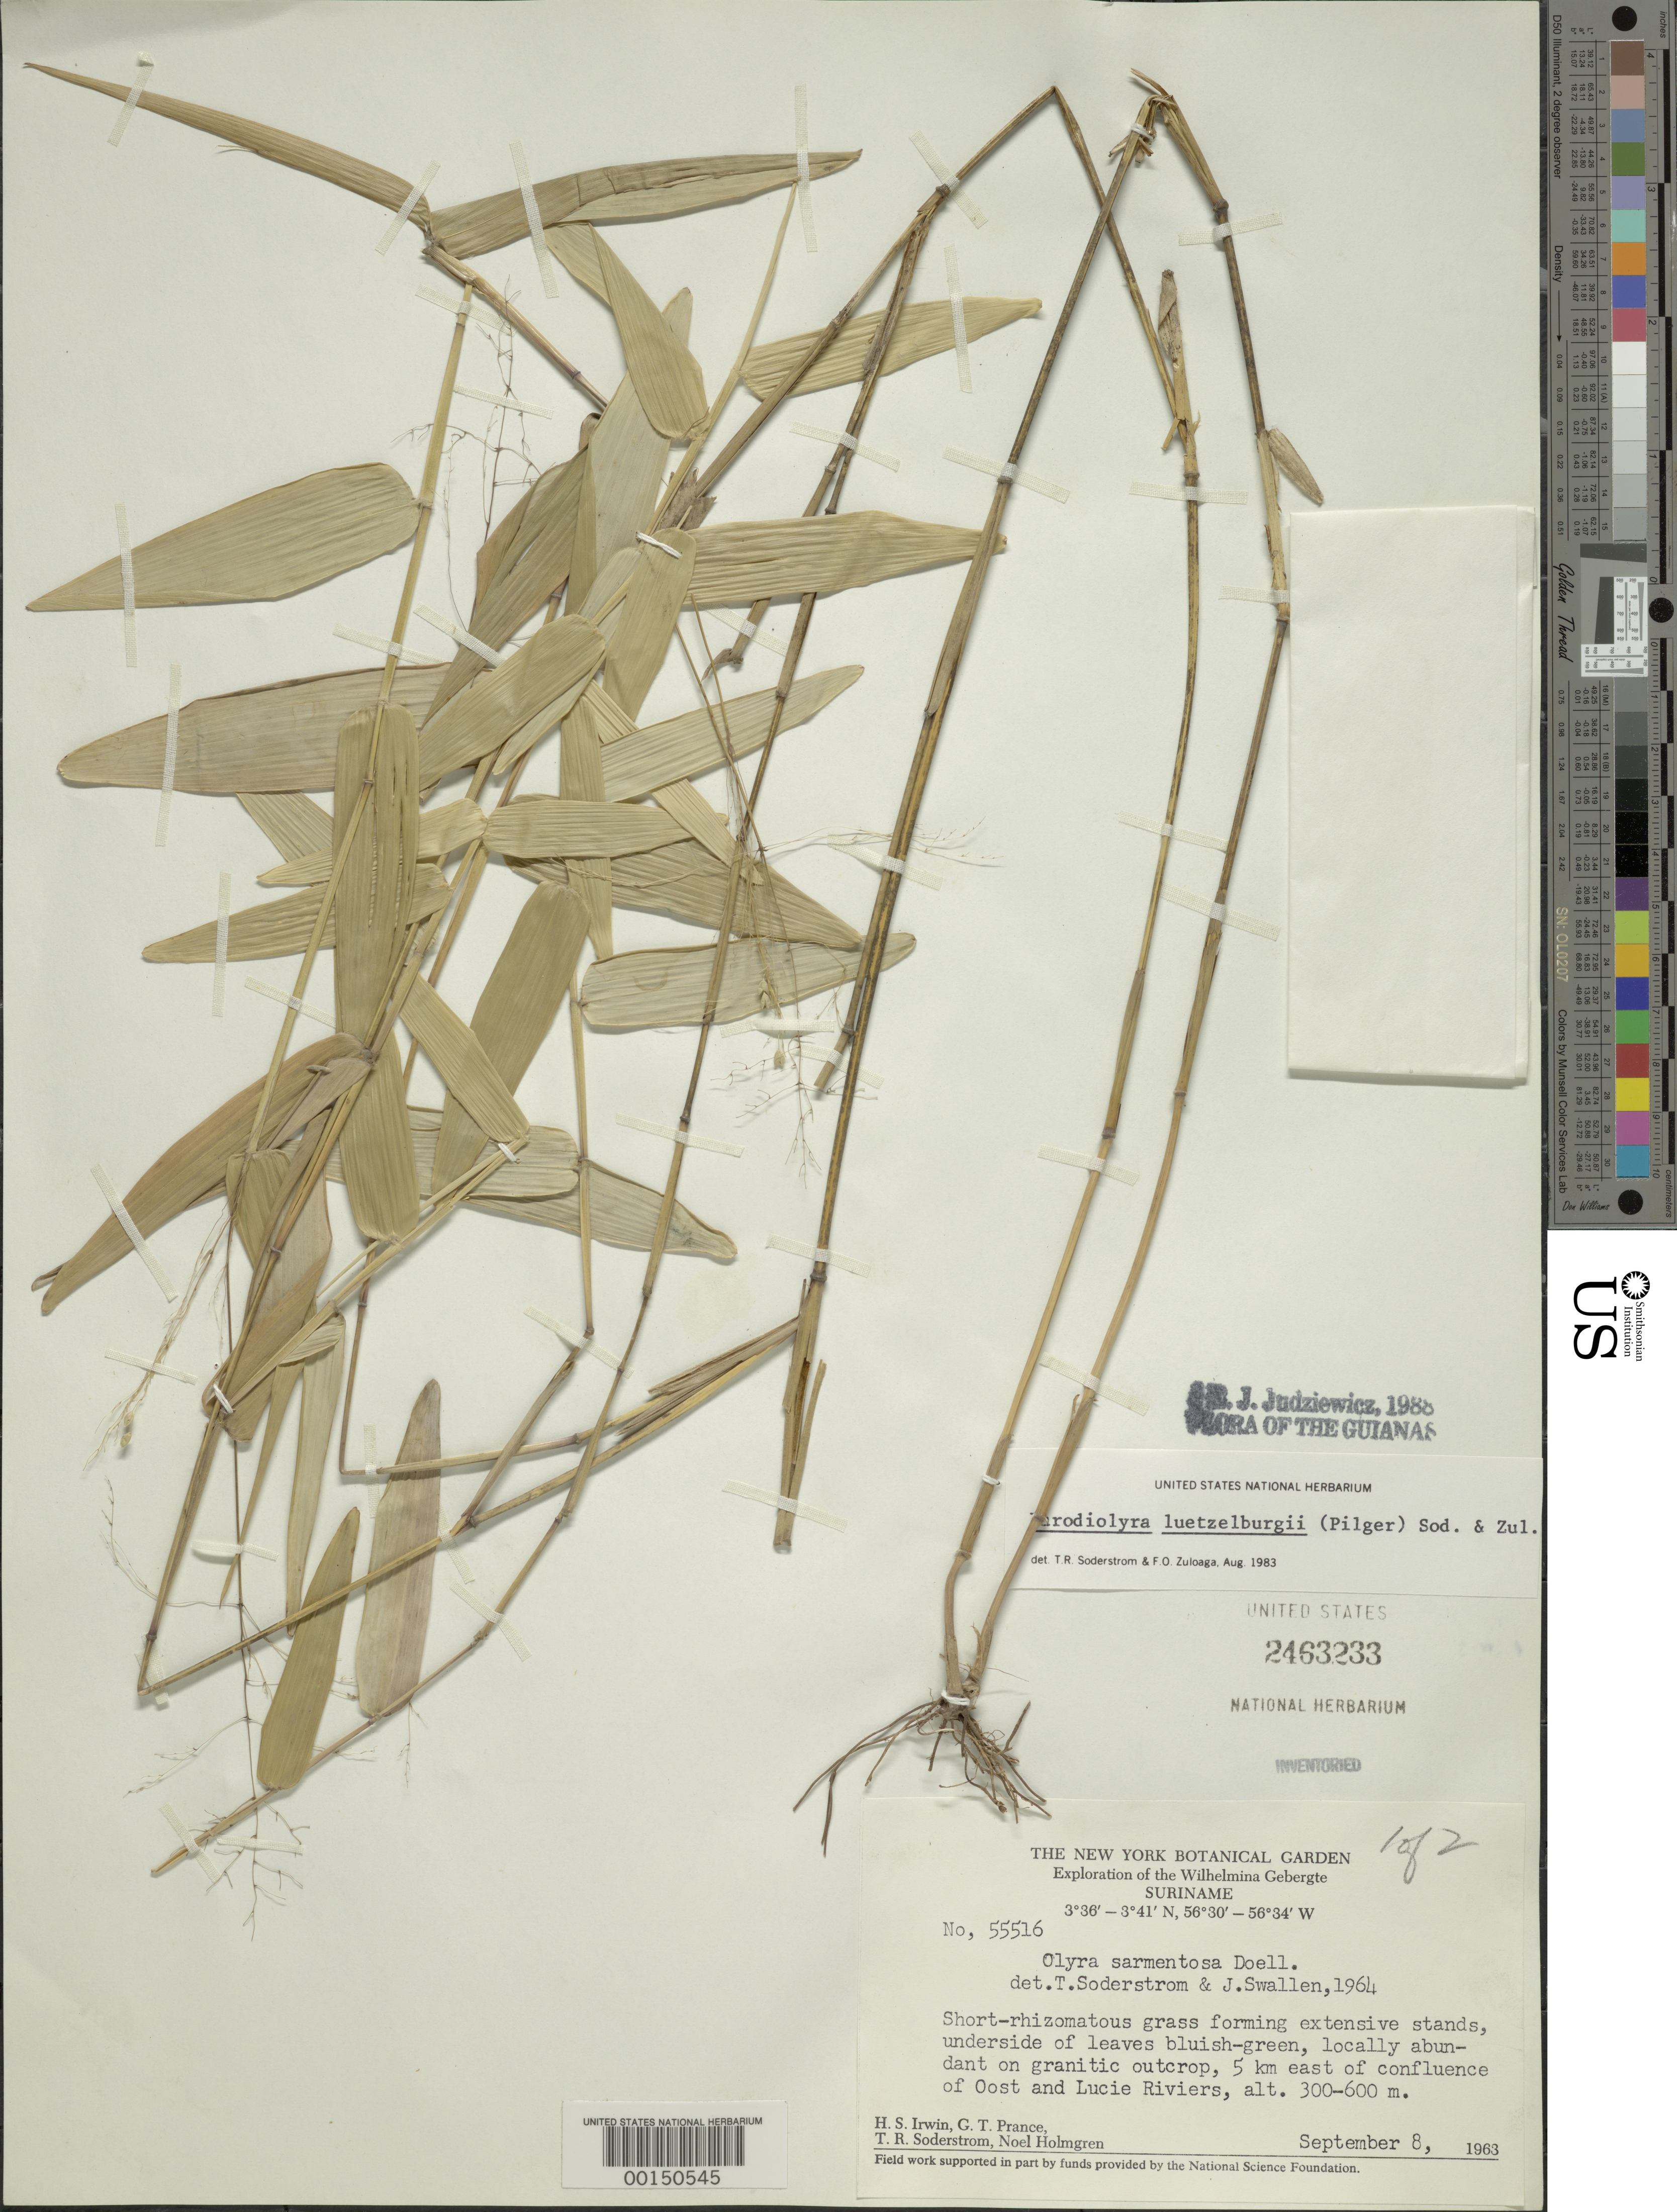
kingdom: Plantae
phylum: Tracheophyta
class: Liliopsida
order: Poales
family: Poaceae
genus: Parodiolyra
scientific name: Parodiolyra luetzelburgii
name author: (Pilg.) Soderstr. & Zuloaga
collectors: H. Irwin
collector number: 55516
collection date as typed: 08 Sep 1963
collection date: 1963-09-08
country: Suriname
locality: Wilhelmina gerbergte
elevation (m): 300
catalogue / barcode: US 2463233